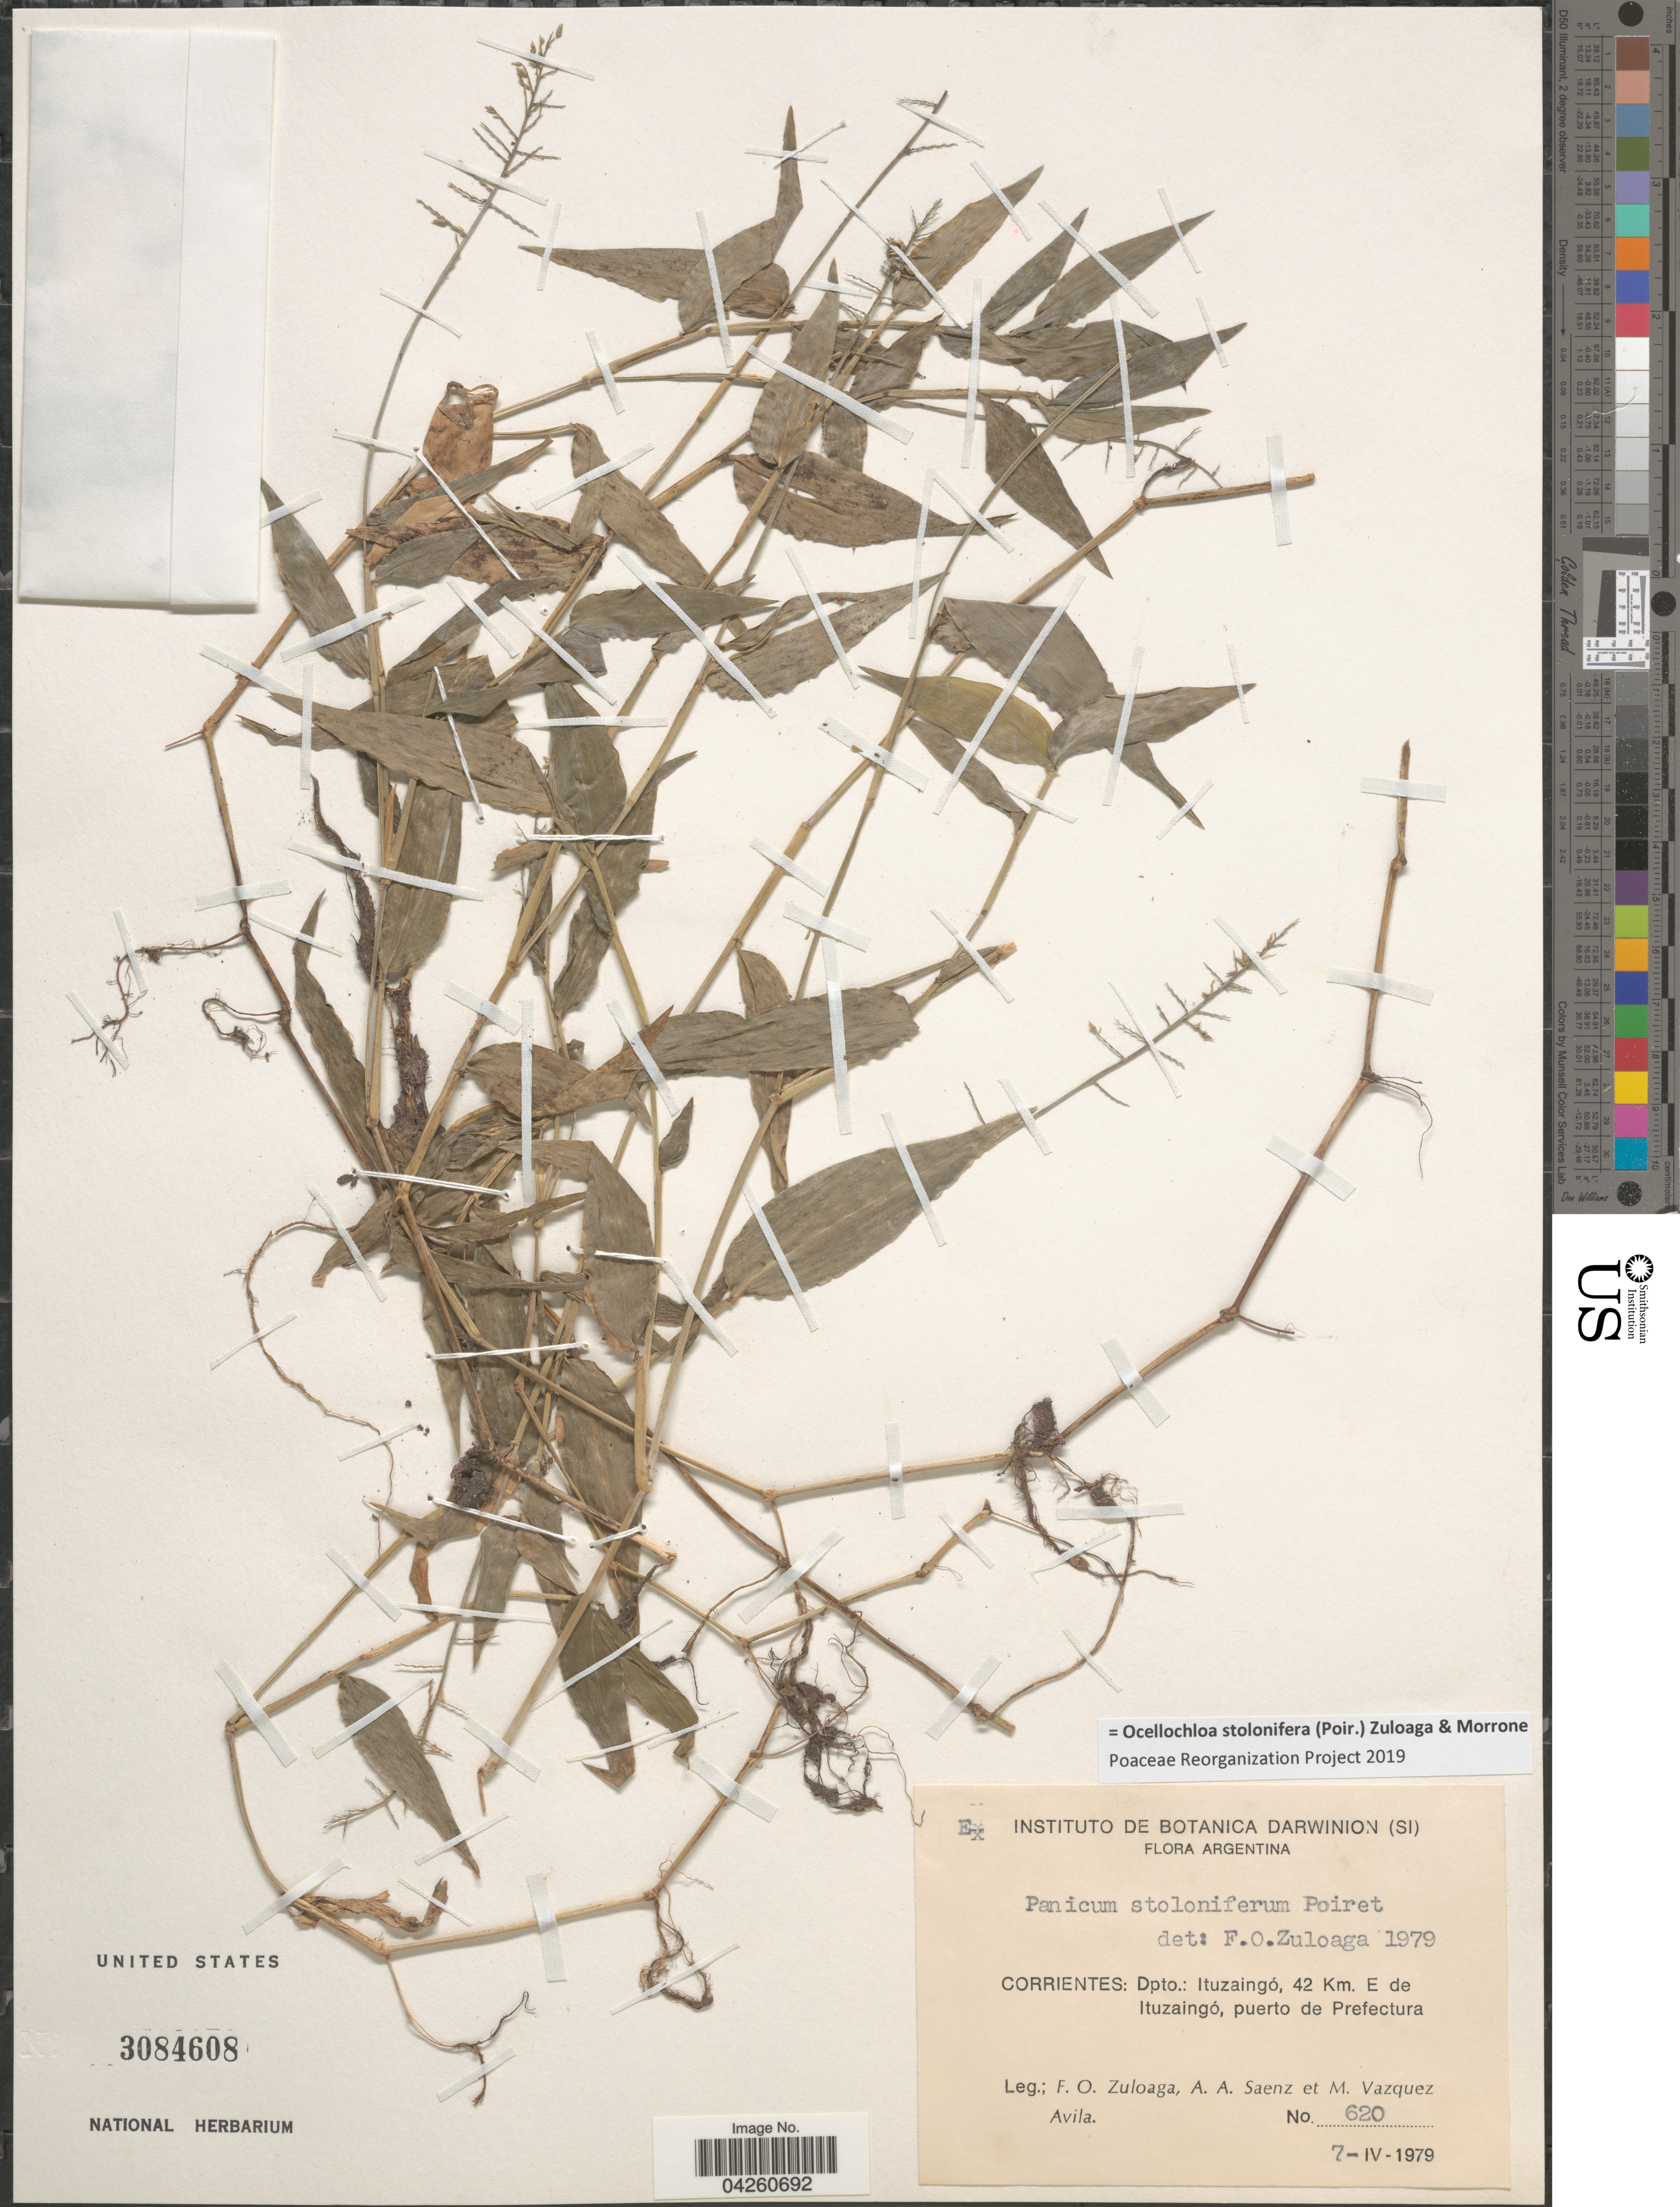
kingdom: Plantae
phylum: Tracheophyta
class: Liliopsida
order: Poales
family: Poaceae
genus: Ocellochloa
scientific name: Ocellochloa stolonifera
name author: (Poir.) Zuloaga & Morrone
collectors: F. O. Zuloaga, A. A. Saenz & M. D. Vázquez A.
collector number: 620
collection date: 1979-04-07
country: Argentina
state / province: Corrientes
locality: Dpto.: Ituzaingó, 42 Km. E de Ituzaingó, puerto de Prefectura.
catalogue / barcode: US 3084608